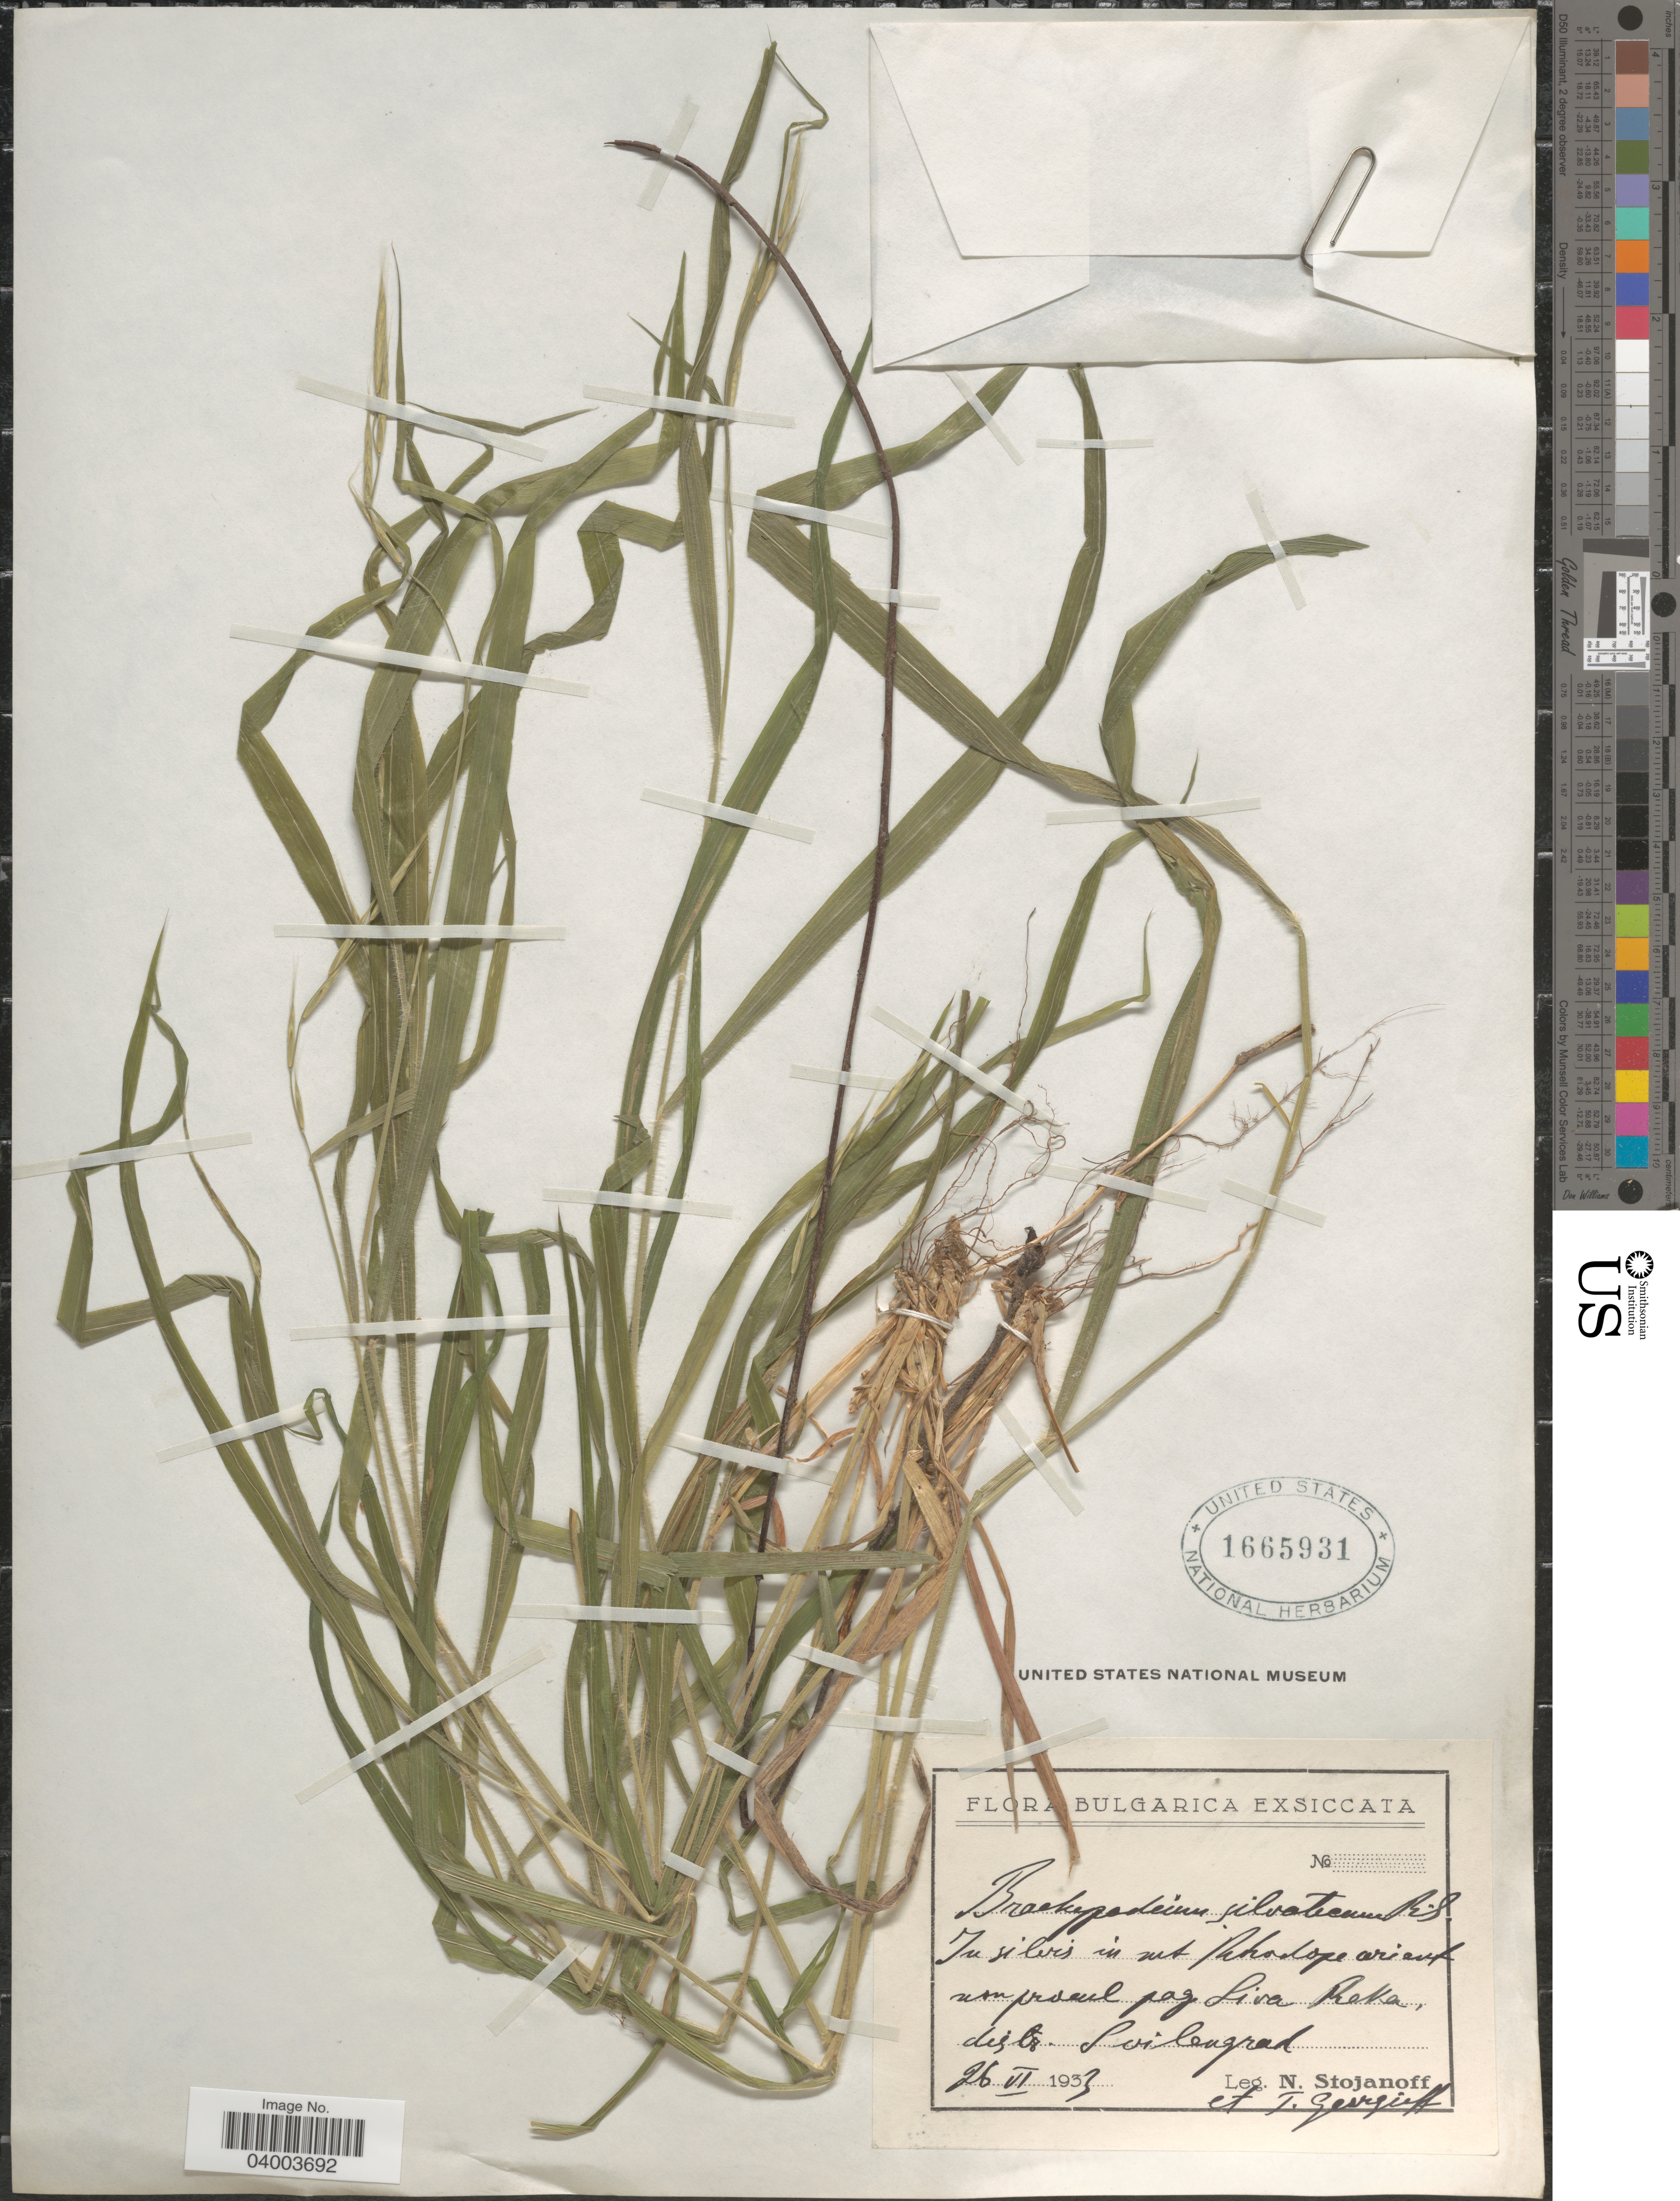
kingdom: Plantae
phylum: Tracheophyta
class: Liliopsida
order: Poales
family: Poaceae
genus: Brachypodium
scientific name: Brachypodium sylvaticum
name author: (Huds.) P. Beauv.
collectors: N. Stojanoff & T. Georgieff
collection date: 1933-06-26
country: Bulgaria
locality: In silvis in mt. Rhodope orient. non prodal [interpreted] pag. Liva Reka, distr. Svilengrad.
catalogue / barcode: US 1665931